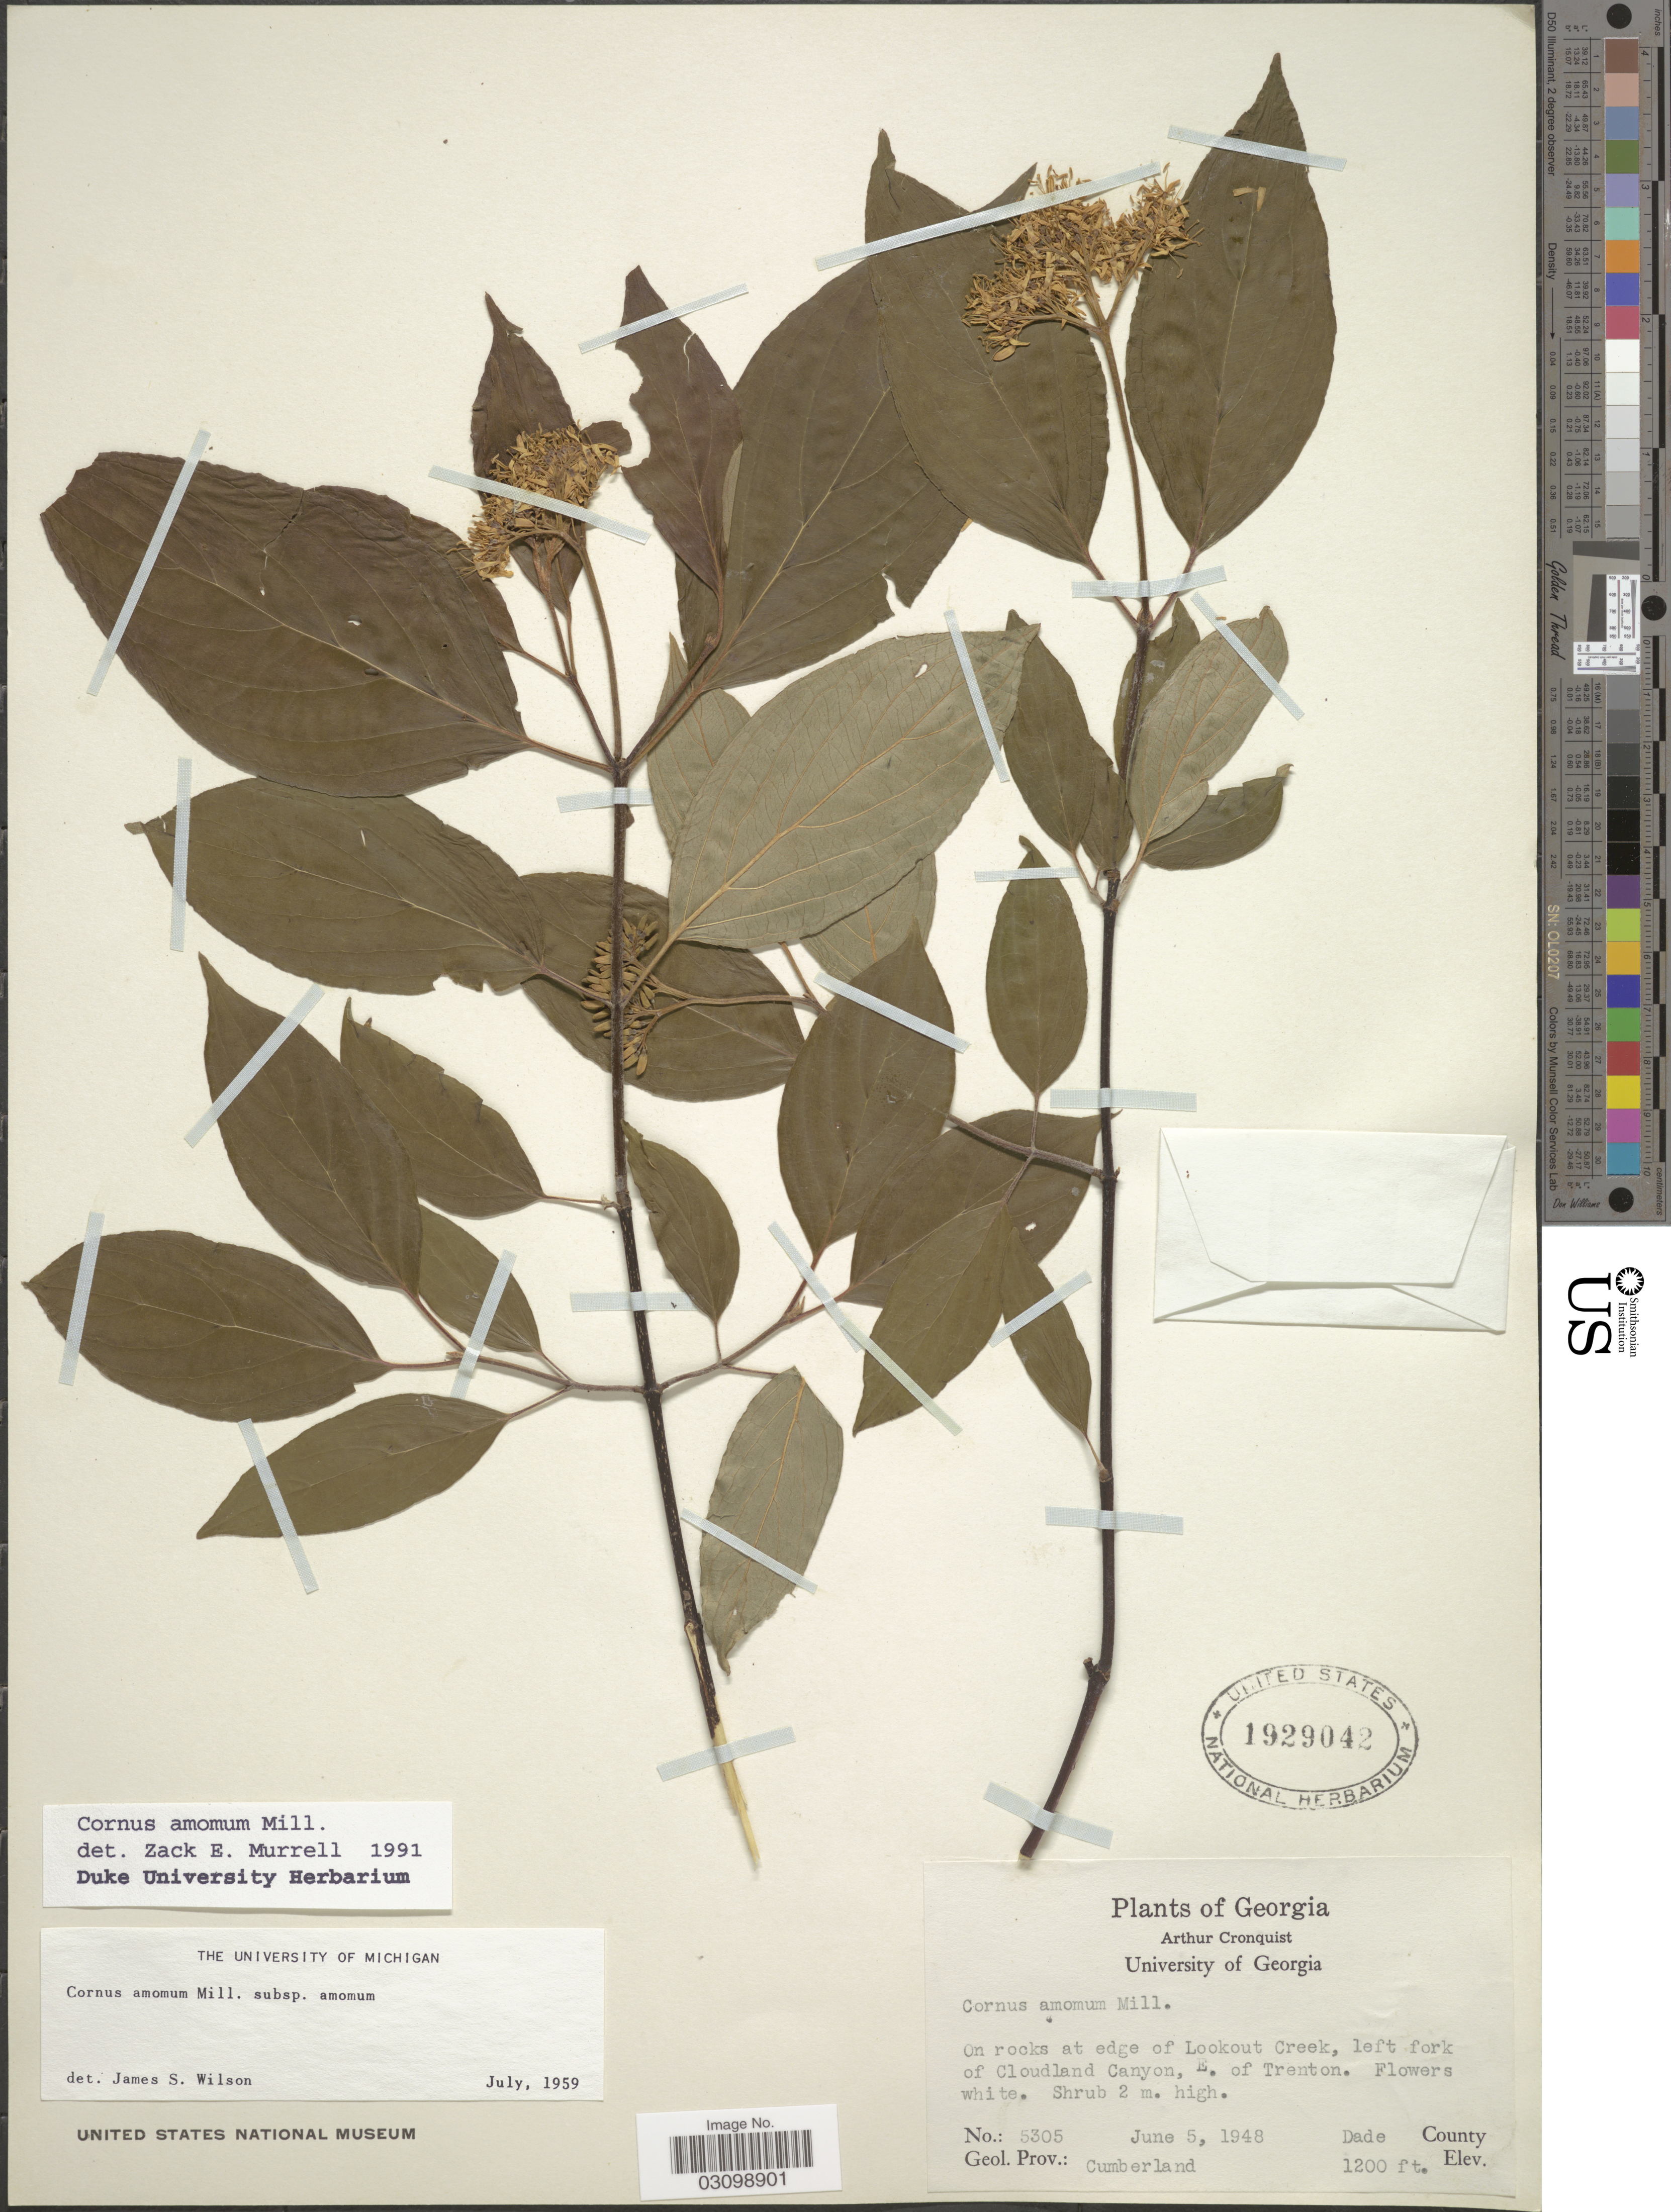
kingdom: Plantae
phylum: Tracheophyta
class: Magnoliopsida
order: Cornales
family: Cornaceae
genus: Cornus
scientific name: Cornus amomum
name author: Mill.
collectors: A. J. Cronquist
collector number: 5305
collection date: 1948-06-05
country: United States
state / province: Georgia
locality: On rocks at edge of Lookout Creek, left fork of Cloudland Canyon, E. of Trenton. Dade County, Geol. Prov.: Cumberland.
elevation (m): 366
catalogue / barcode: US 1929042